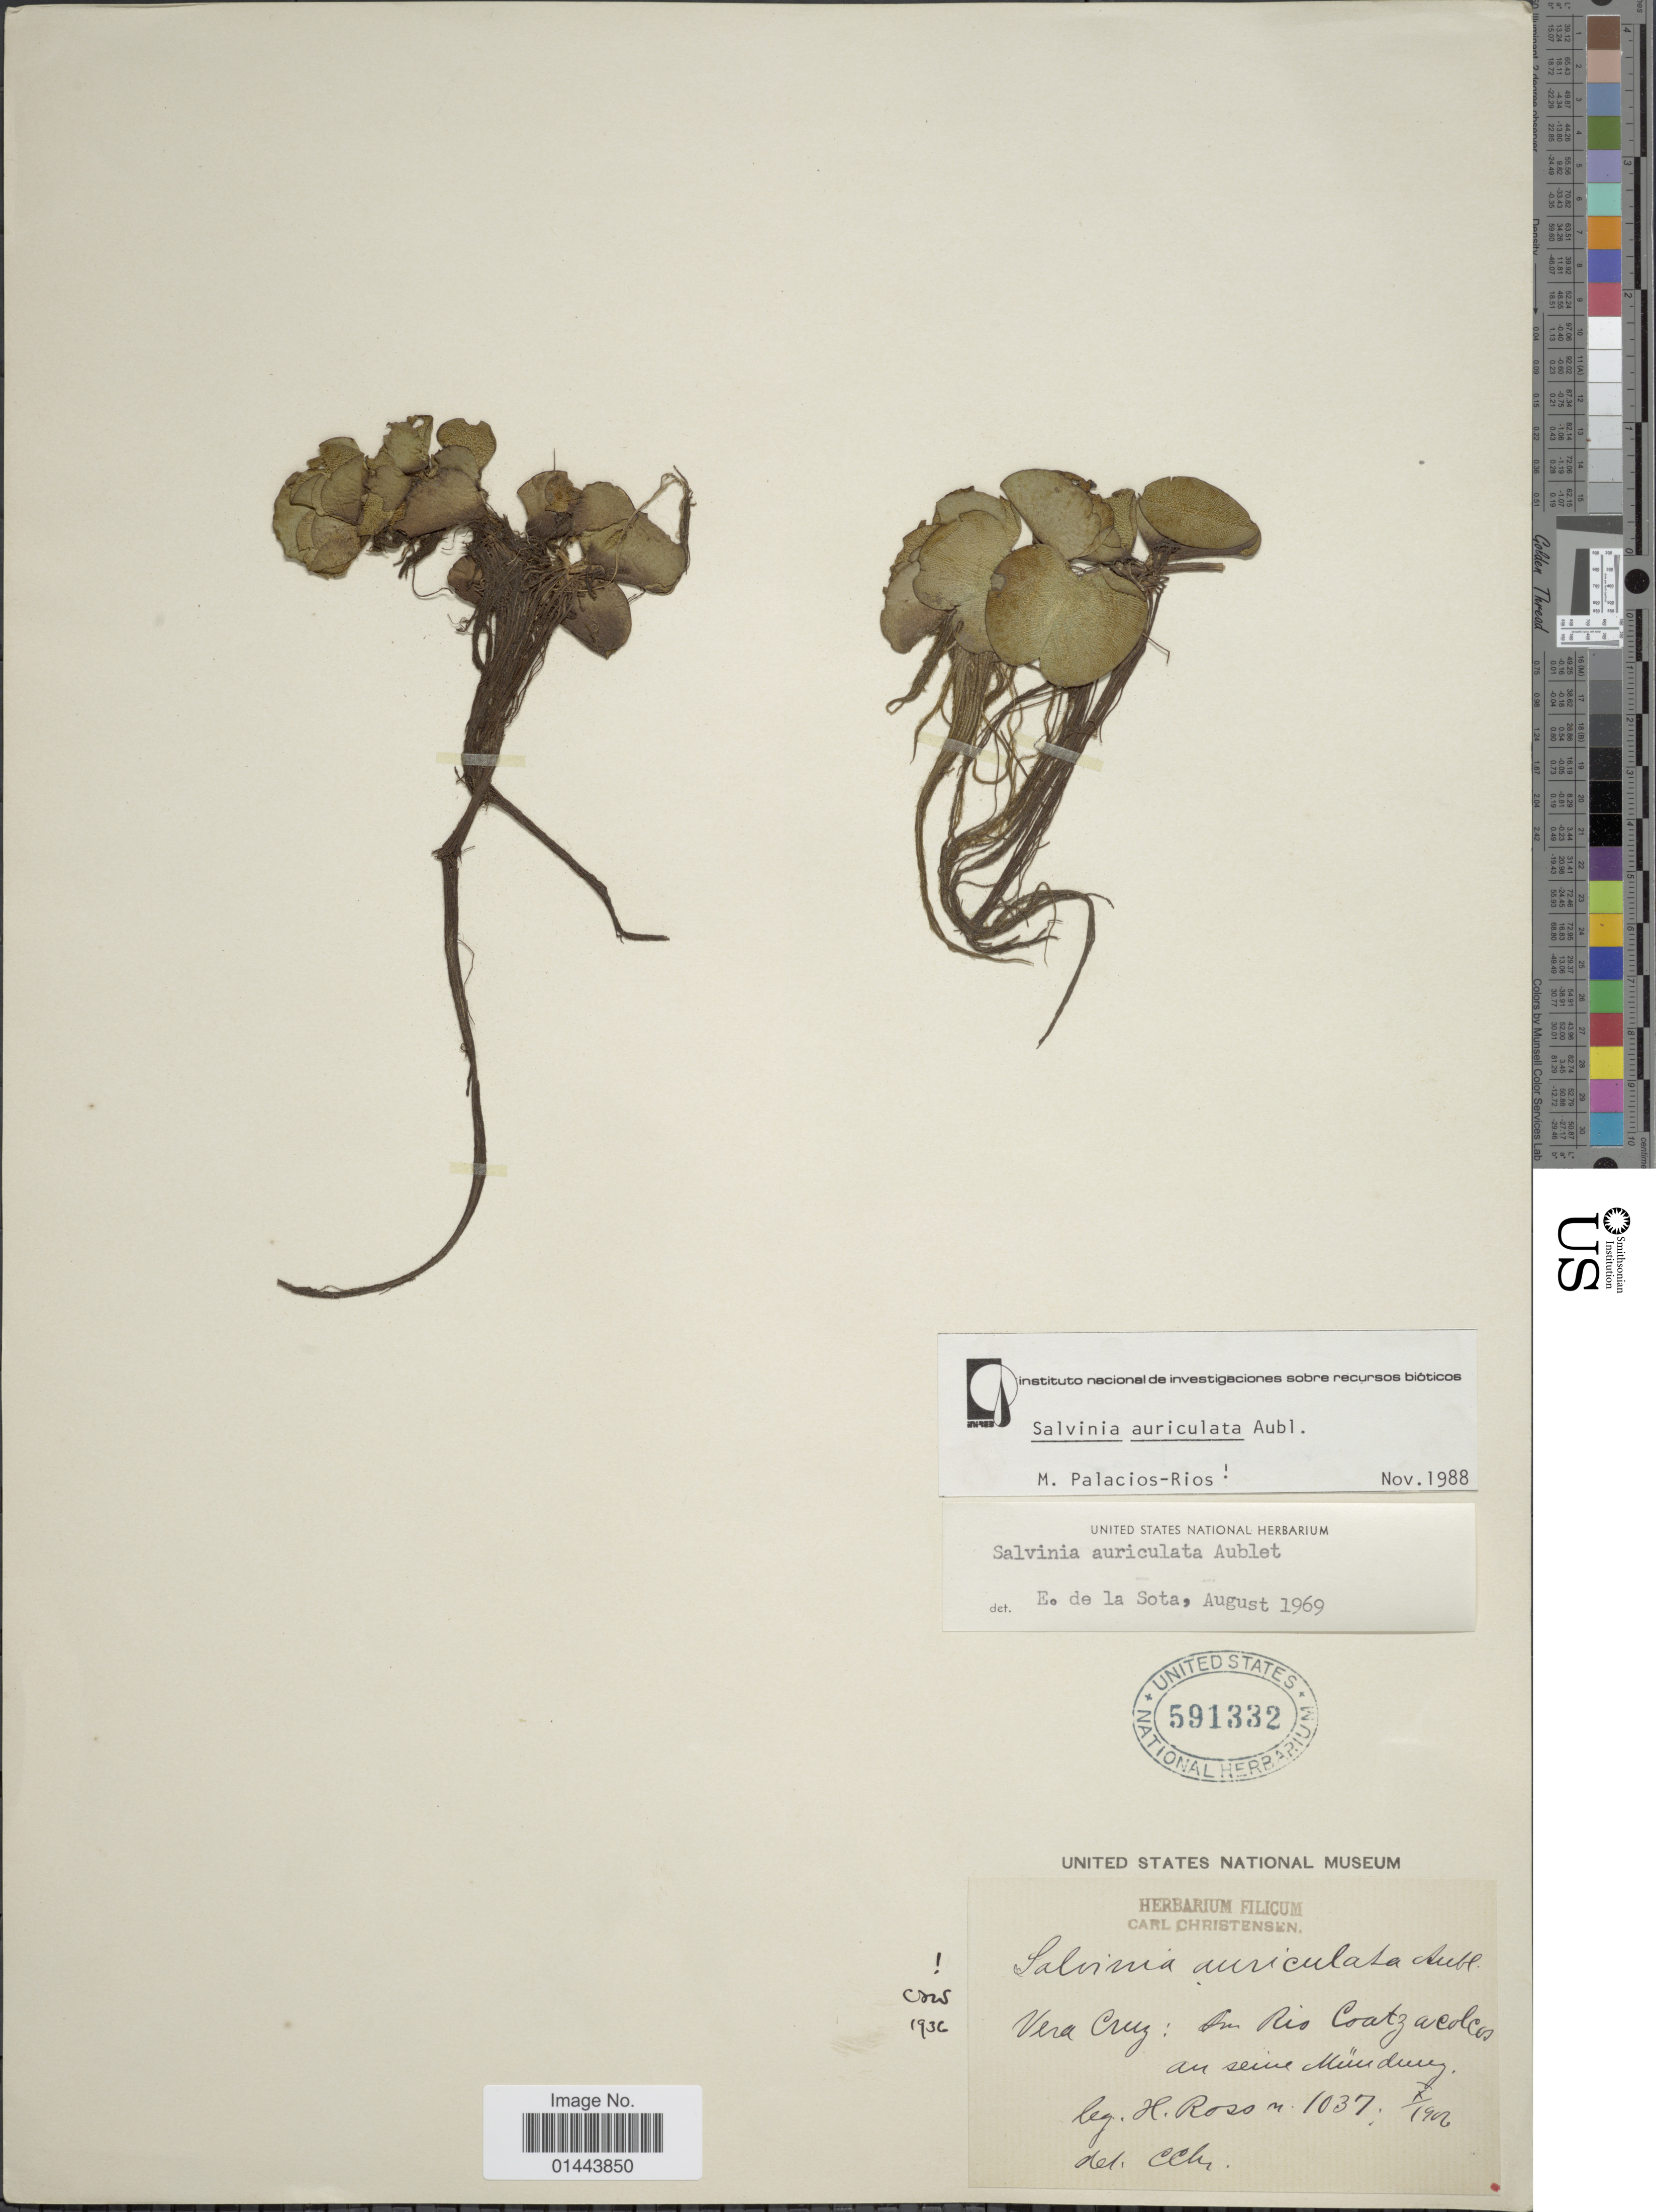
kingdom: Plantae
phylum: Tracheophyta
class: Polypodiopsida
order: Salviniales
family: Salviniaceae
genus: Salvinia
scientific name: Salvinia auriculata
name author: Aubl.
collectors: H. Roso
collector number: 1037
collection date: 1906-10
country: Mexico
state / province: Veracruz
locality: In Rio Coatzacolcos an seine Mundung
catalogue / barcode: US 591332